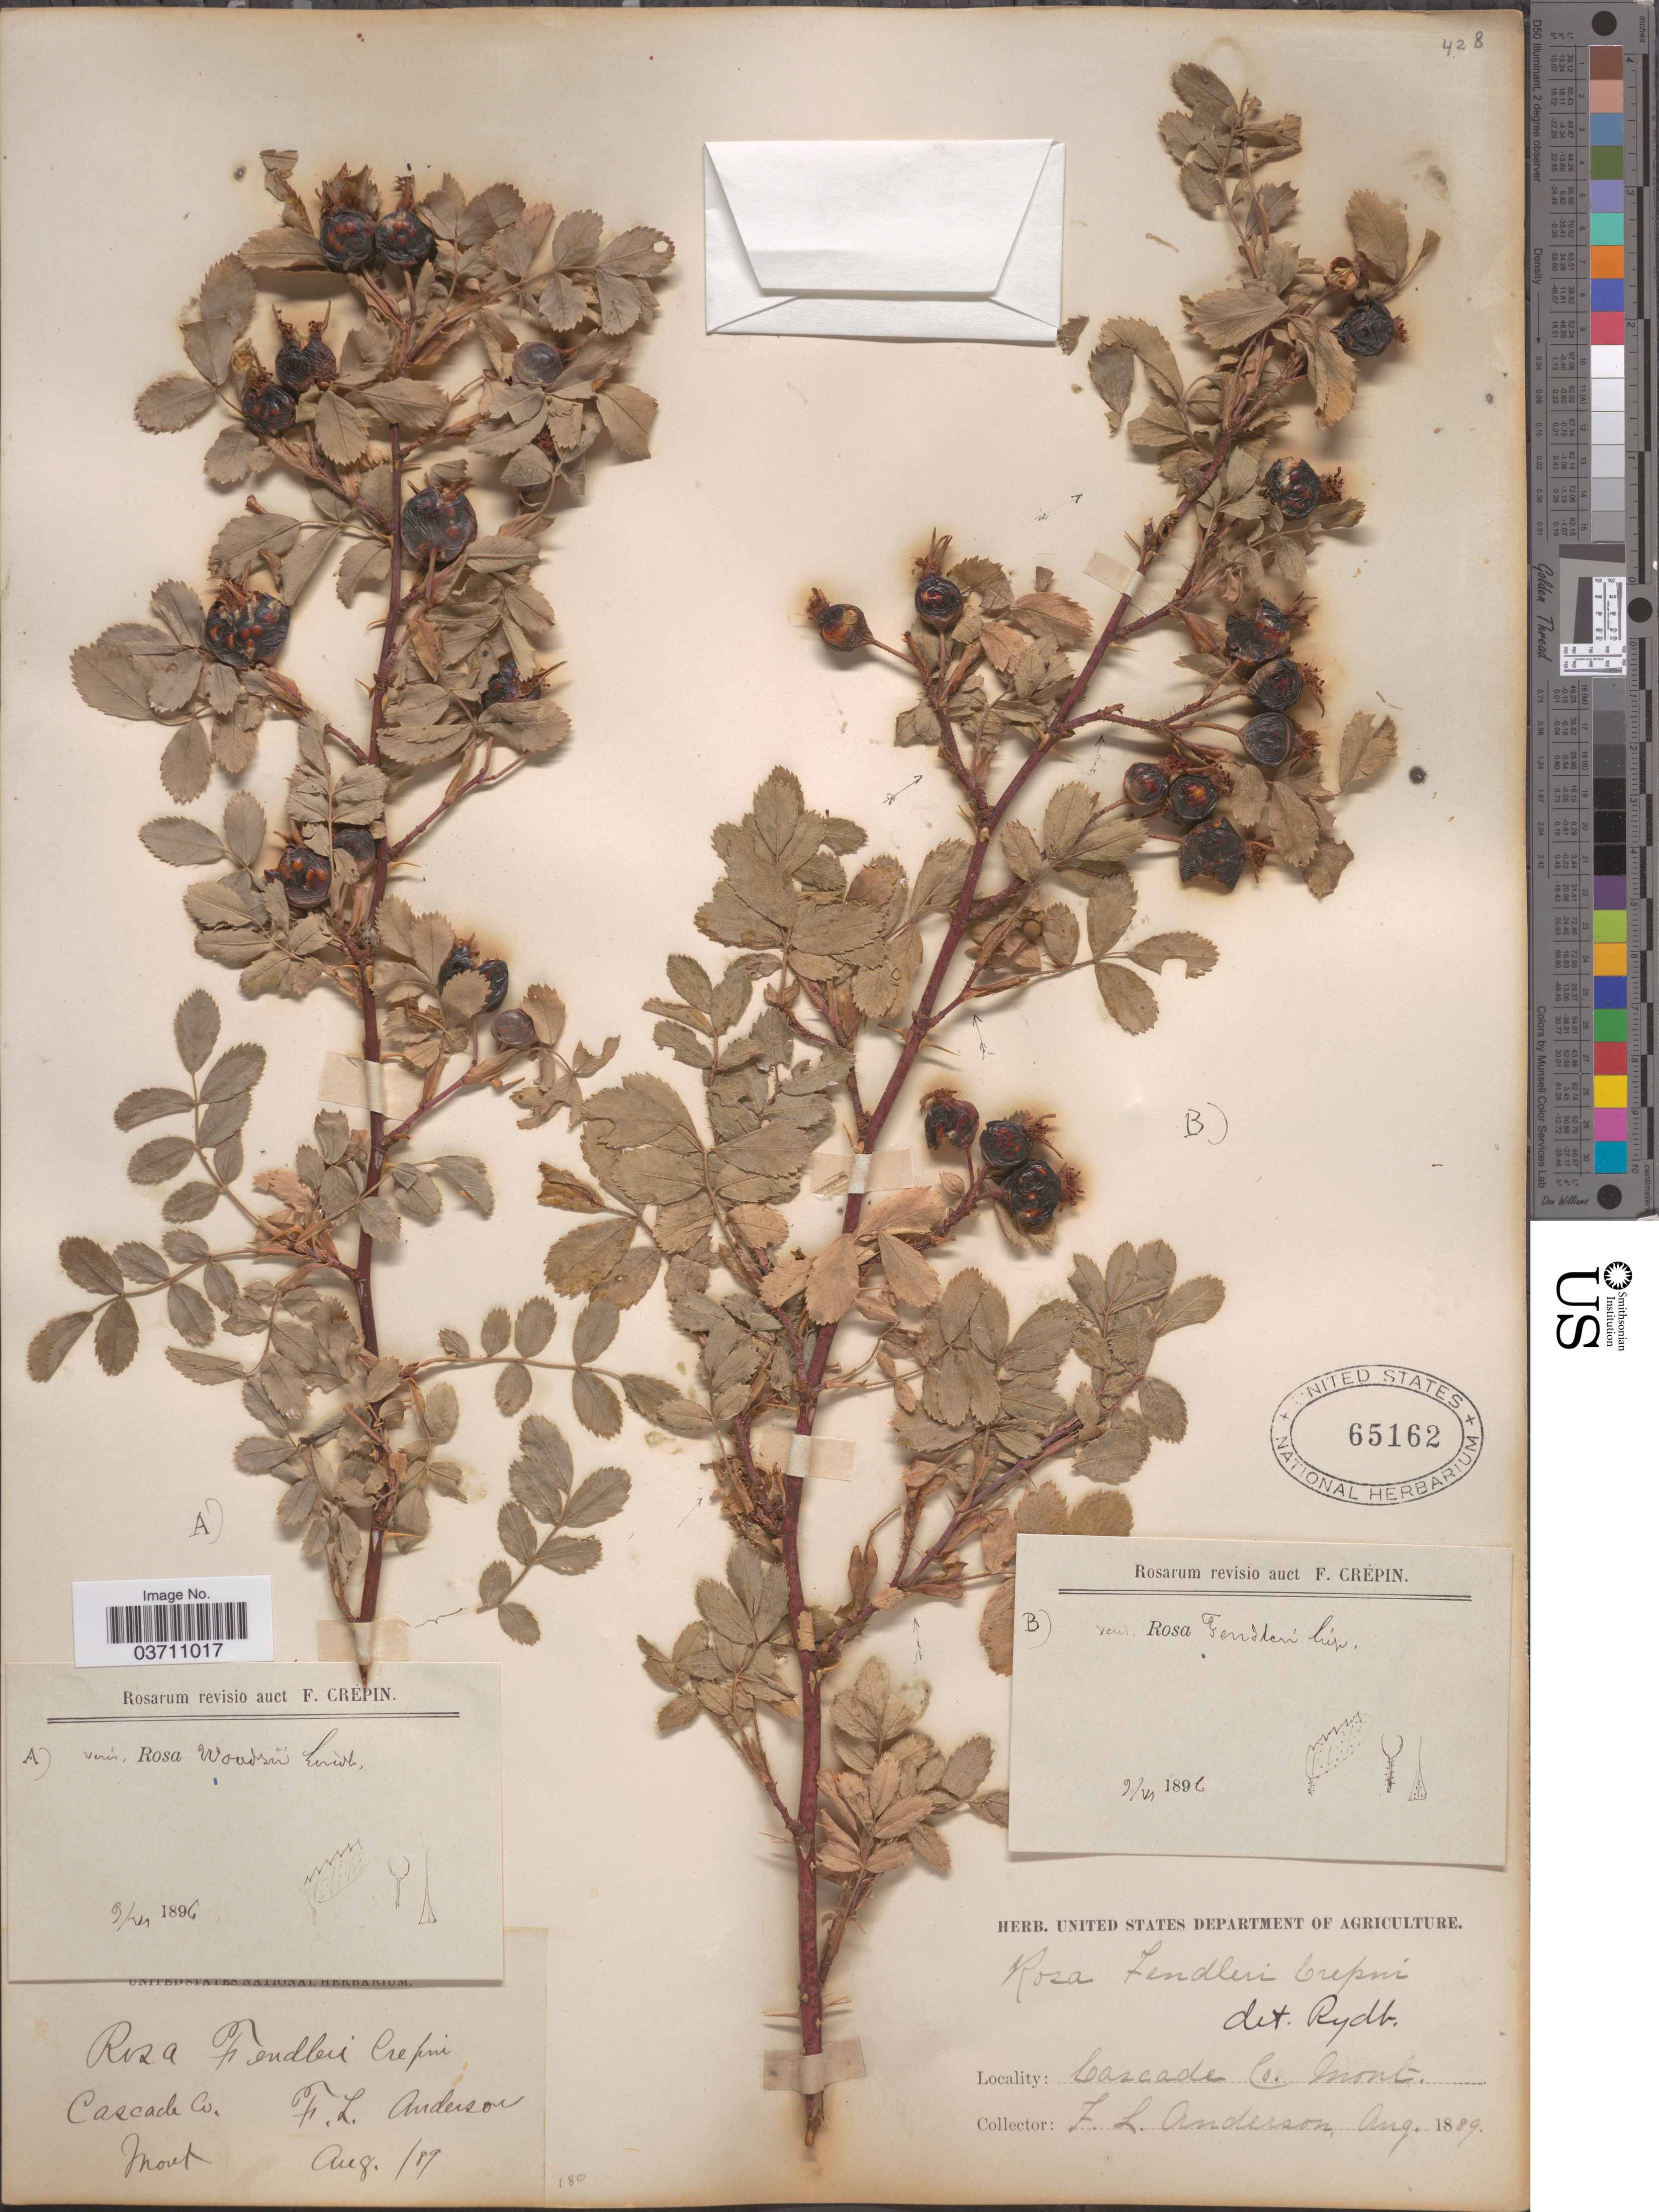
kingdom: Plantae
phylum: Tracheophyta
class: Magnoliopsida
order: Rosales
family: Rosaceae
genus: Rosa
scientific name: Rosa fendleri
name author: Crép.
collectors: F. Anderson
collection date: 1889-08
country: United States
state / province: Montana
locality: Cascade Co.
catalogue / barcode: US 65162